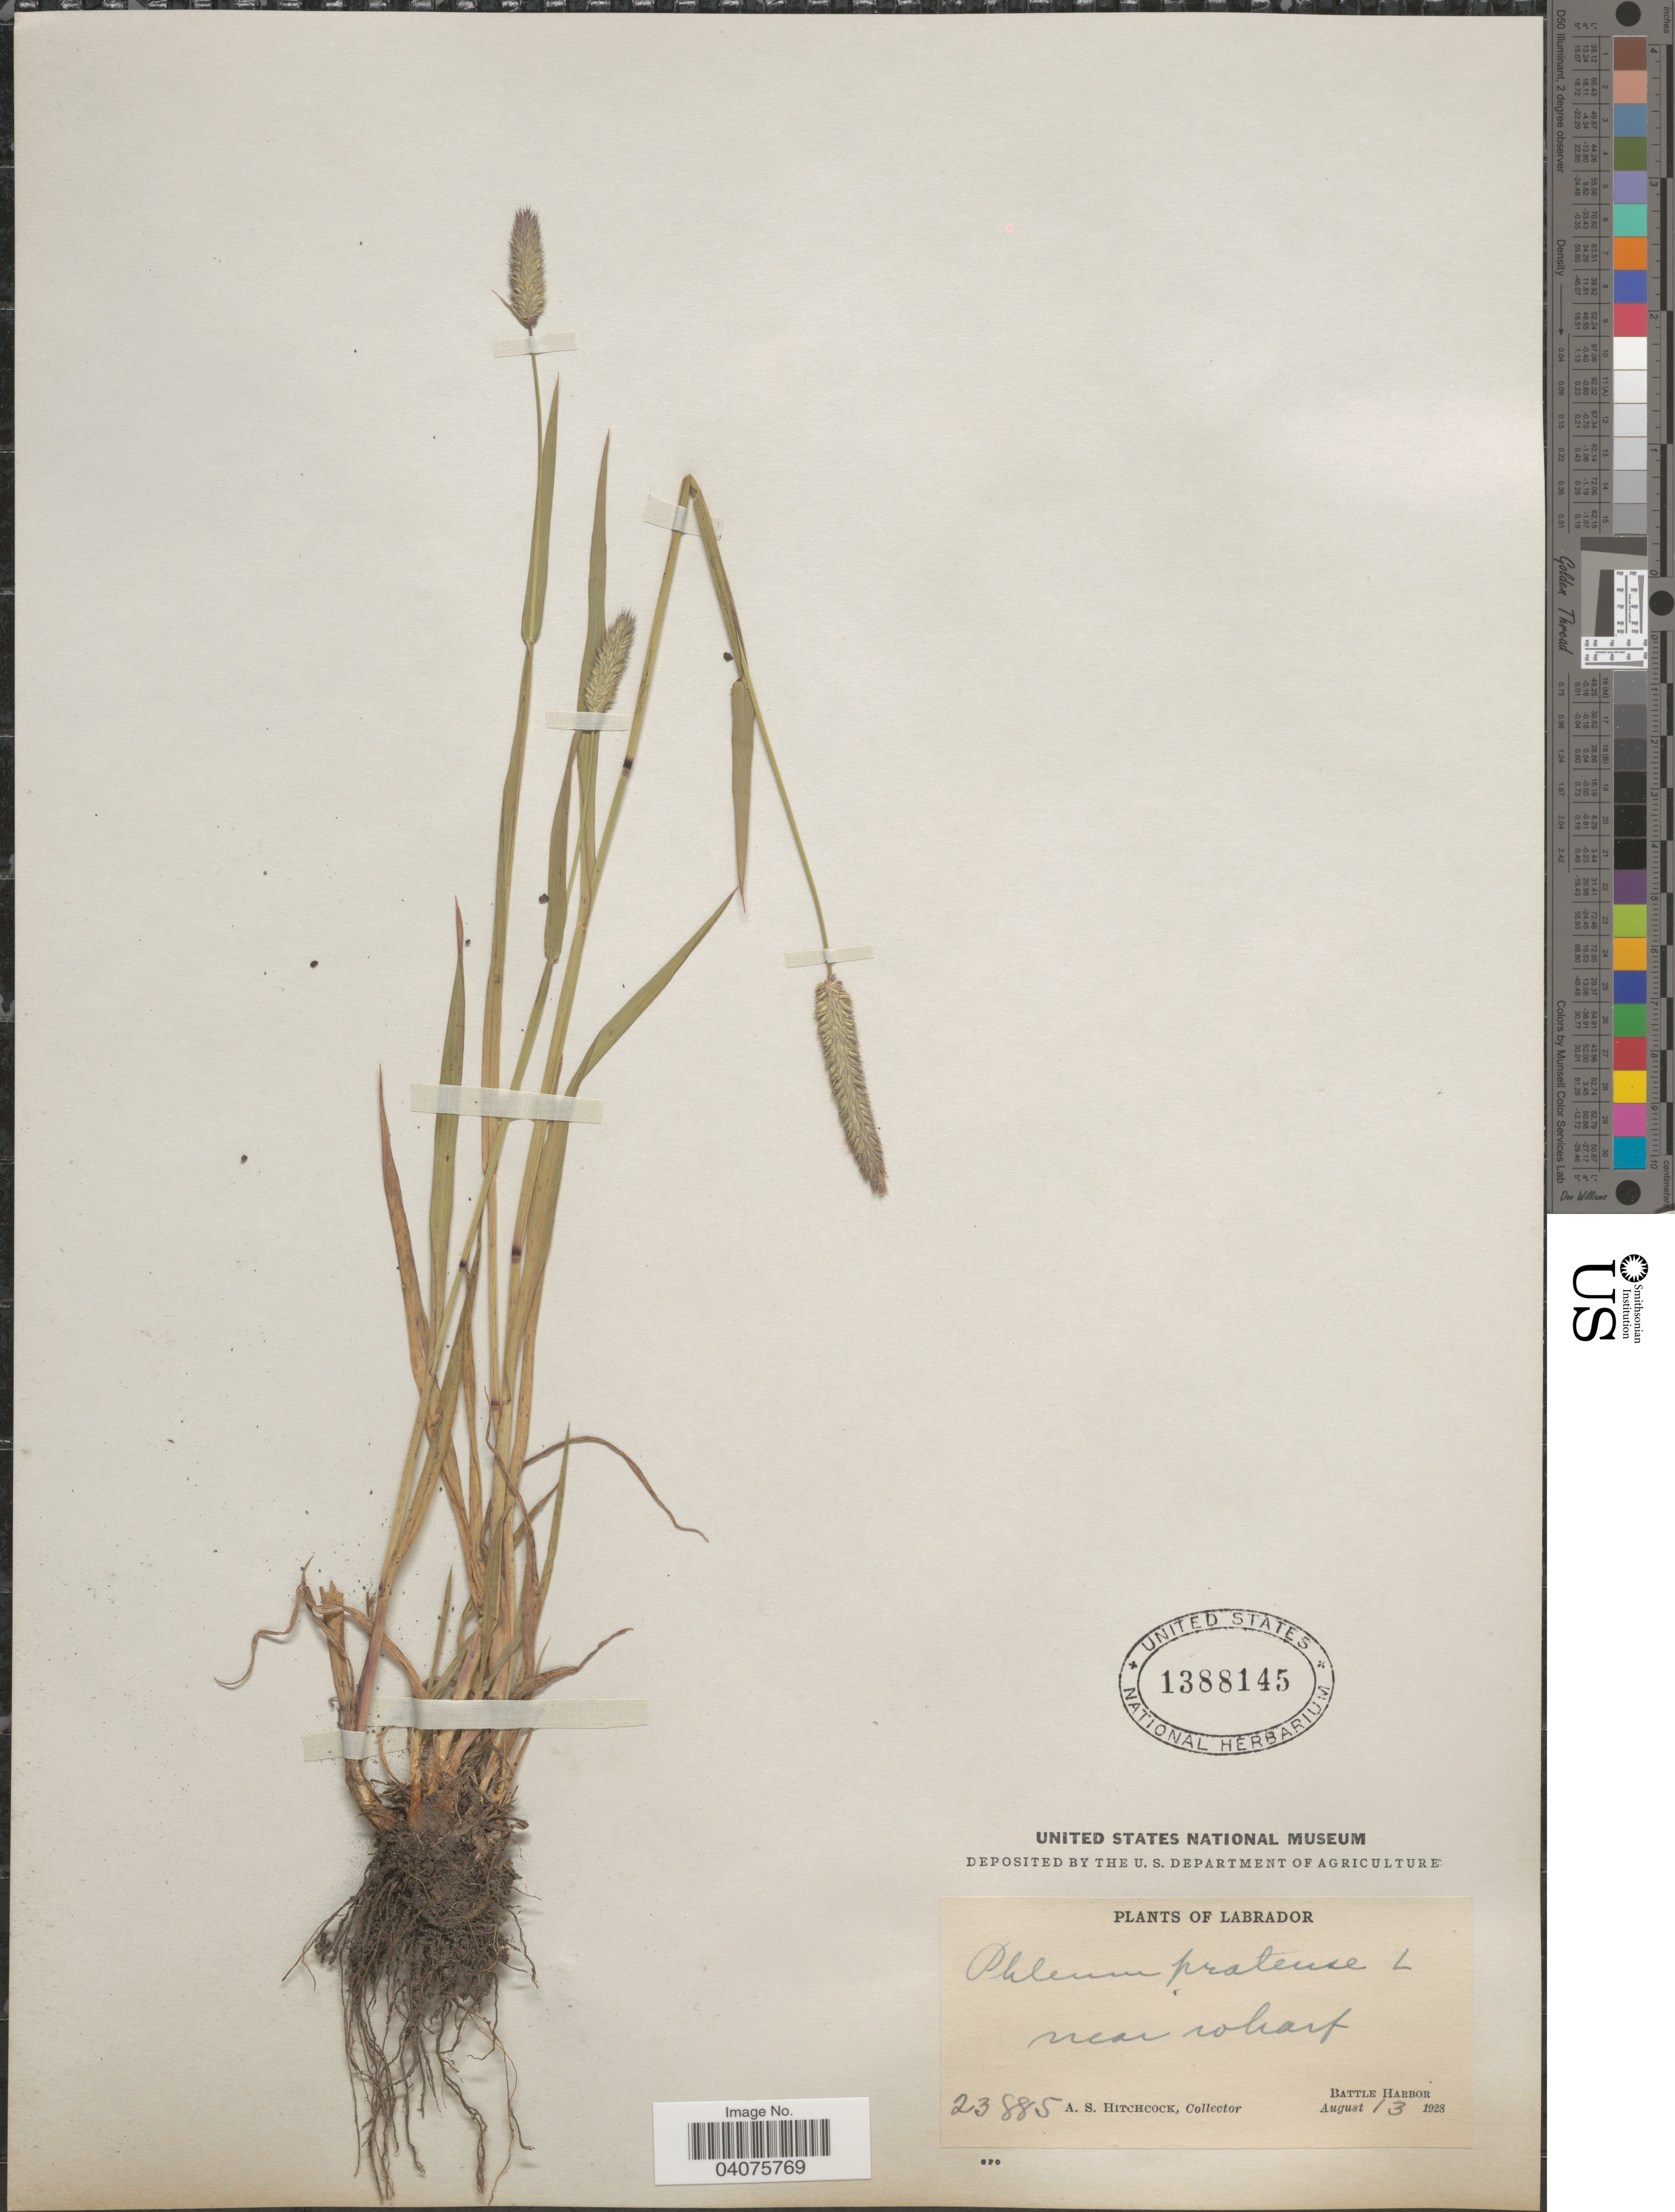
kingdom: Plantae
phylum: Tracheophyta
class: Liliopsida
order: Poales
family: Poaceae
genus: Phleum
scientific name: Phleum pratense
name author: L.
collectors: A. S. Hitchcock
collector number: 23885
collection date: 1928-08-13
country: Canada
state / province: Newfoundland and Labrador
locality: Labrador. Near whart. Battle Harbor.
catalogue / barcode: US 1388145